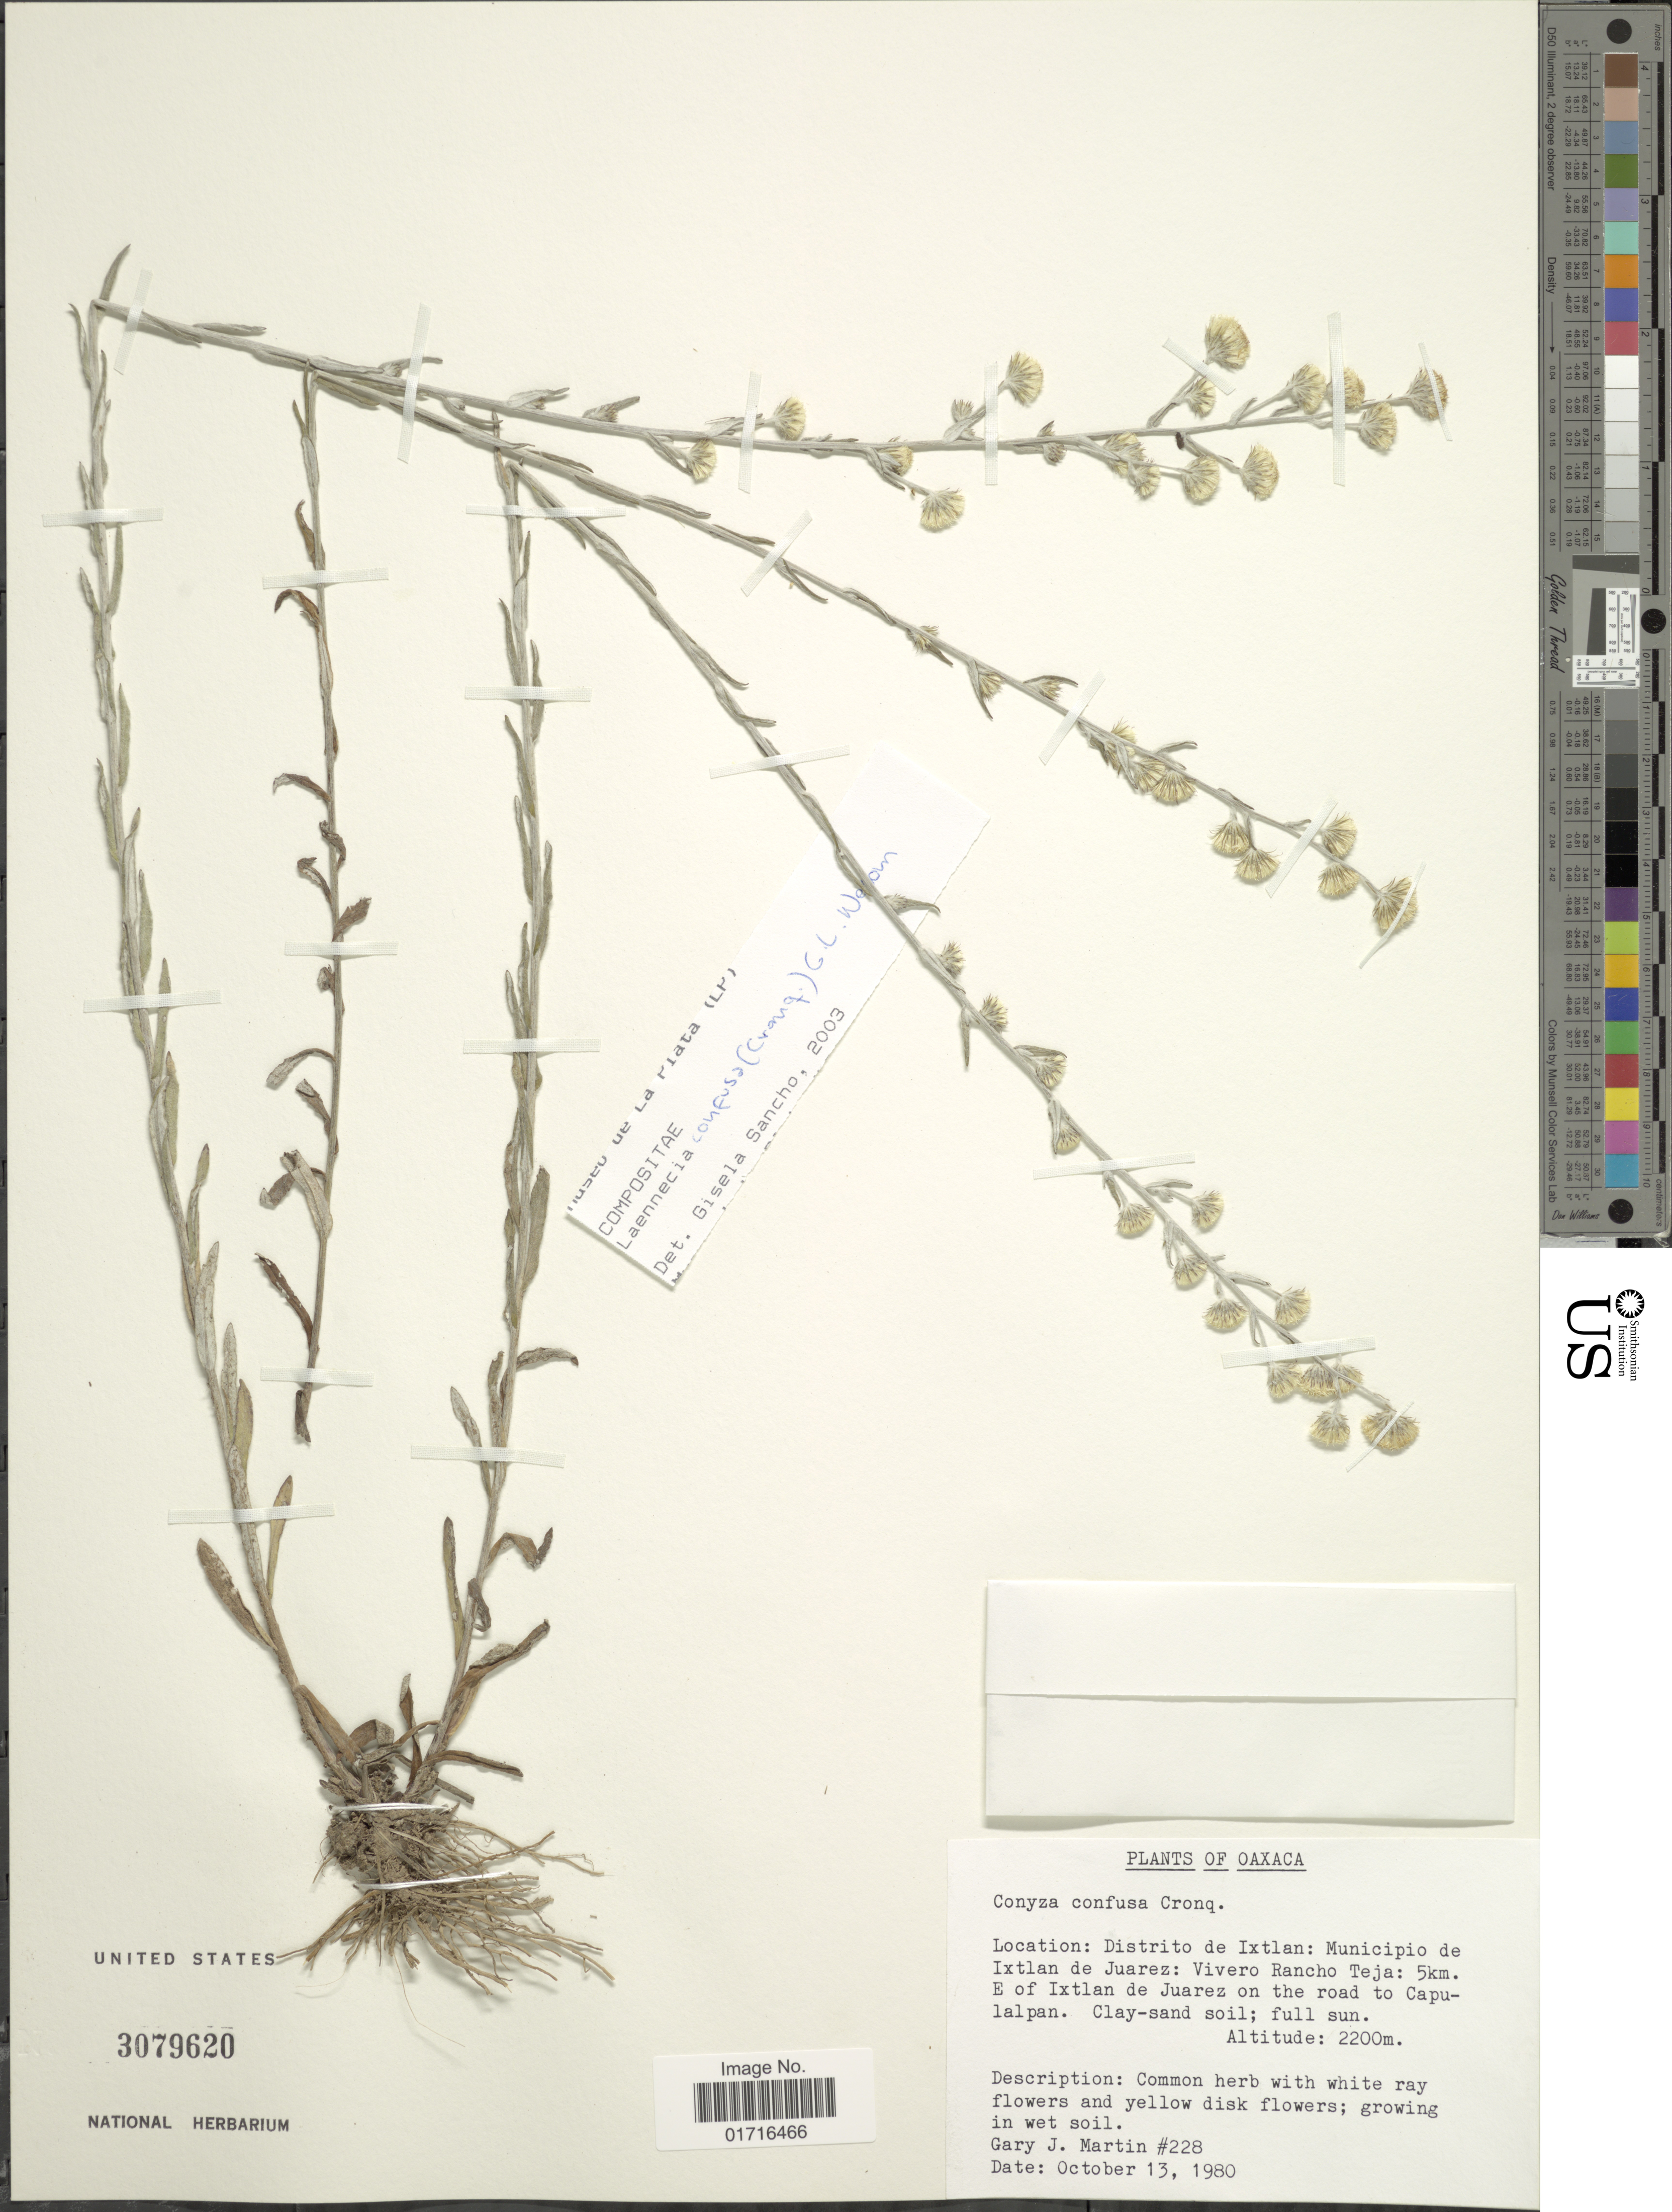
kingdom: Plantae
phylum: Tracheophyta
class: Magnoliopsida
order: Asterales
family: Asteraceae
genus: Conyza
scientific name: Conyza confusa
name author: Cronq.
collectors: G. J. Martin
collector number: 228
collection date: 1980-10-13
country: Mexico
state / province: Oaxaca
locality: Distrito de Ixtlan: Muncipio de Ixtlan de Juarez: Vivero Rancho Teja: 5 km. E de Ixtlan de Juarez on the road to Capulalpan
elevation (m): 2200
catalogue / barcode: US 3079620